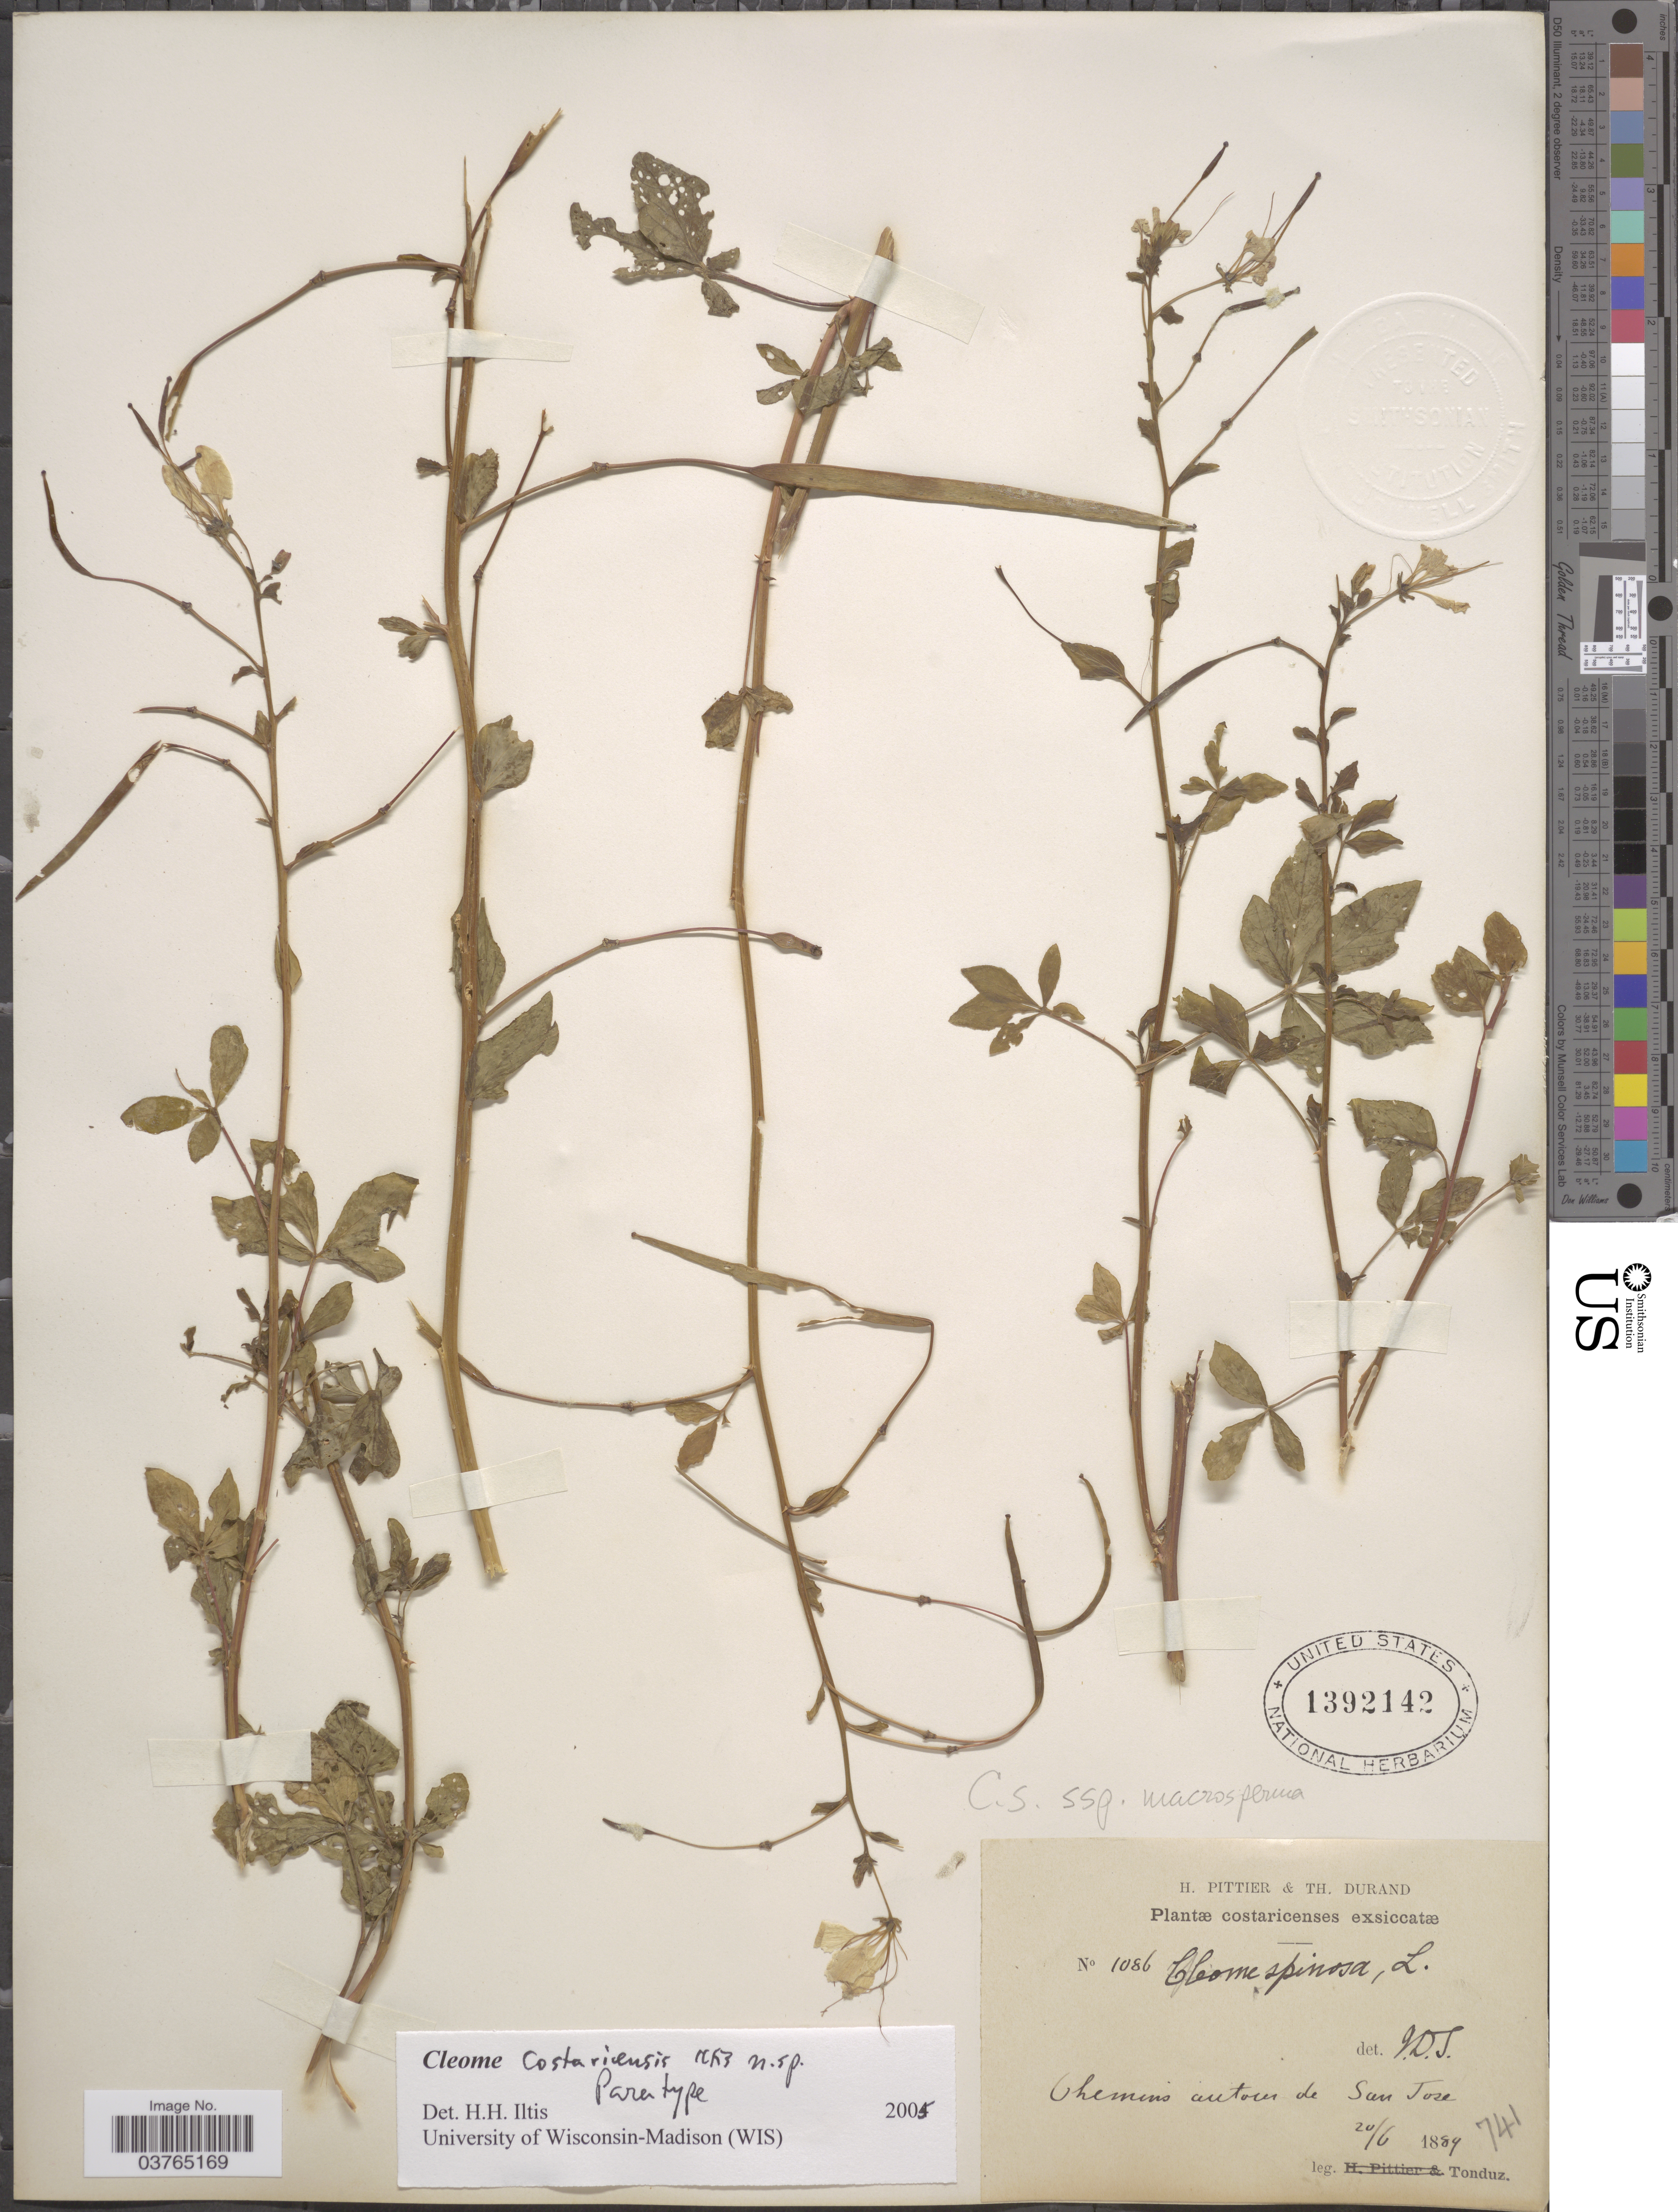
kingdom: Plantae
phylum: Tracheophyta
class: Magnoliopsida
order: Brassicales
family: Cleomaceae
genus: Tarenaya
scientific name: Tarenaya costaricensis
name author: (Iltis) Iltis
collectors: Tonduz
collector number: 1086/741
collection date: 1889-06-20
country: Costa Rica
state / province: San José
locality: Chemins autour de San Jose.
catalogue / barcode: US 1392142